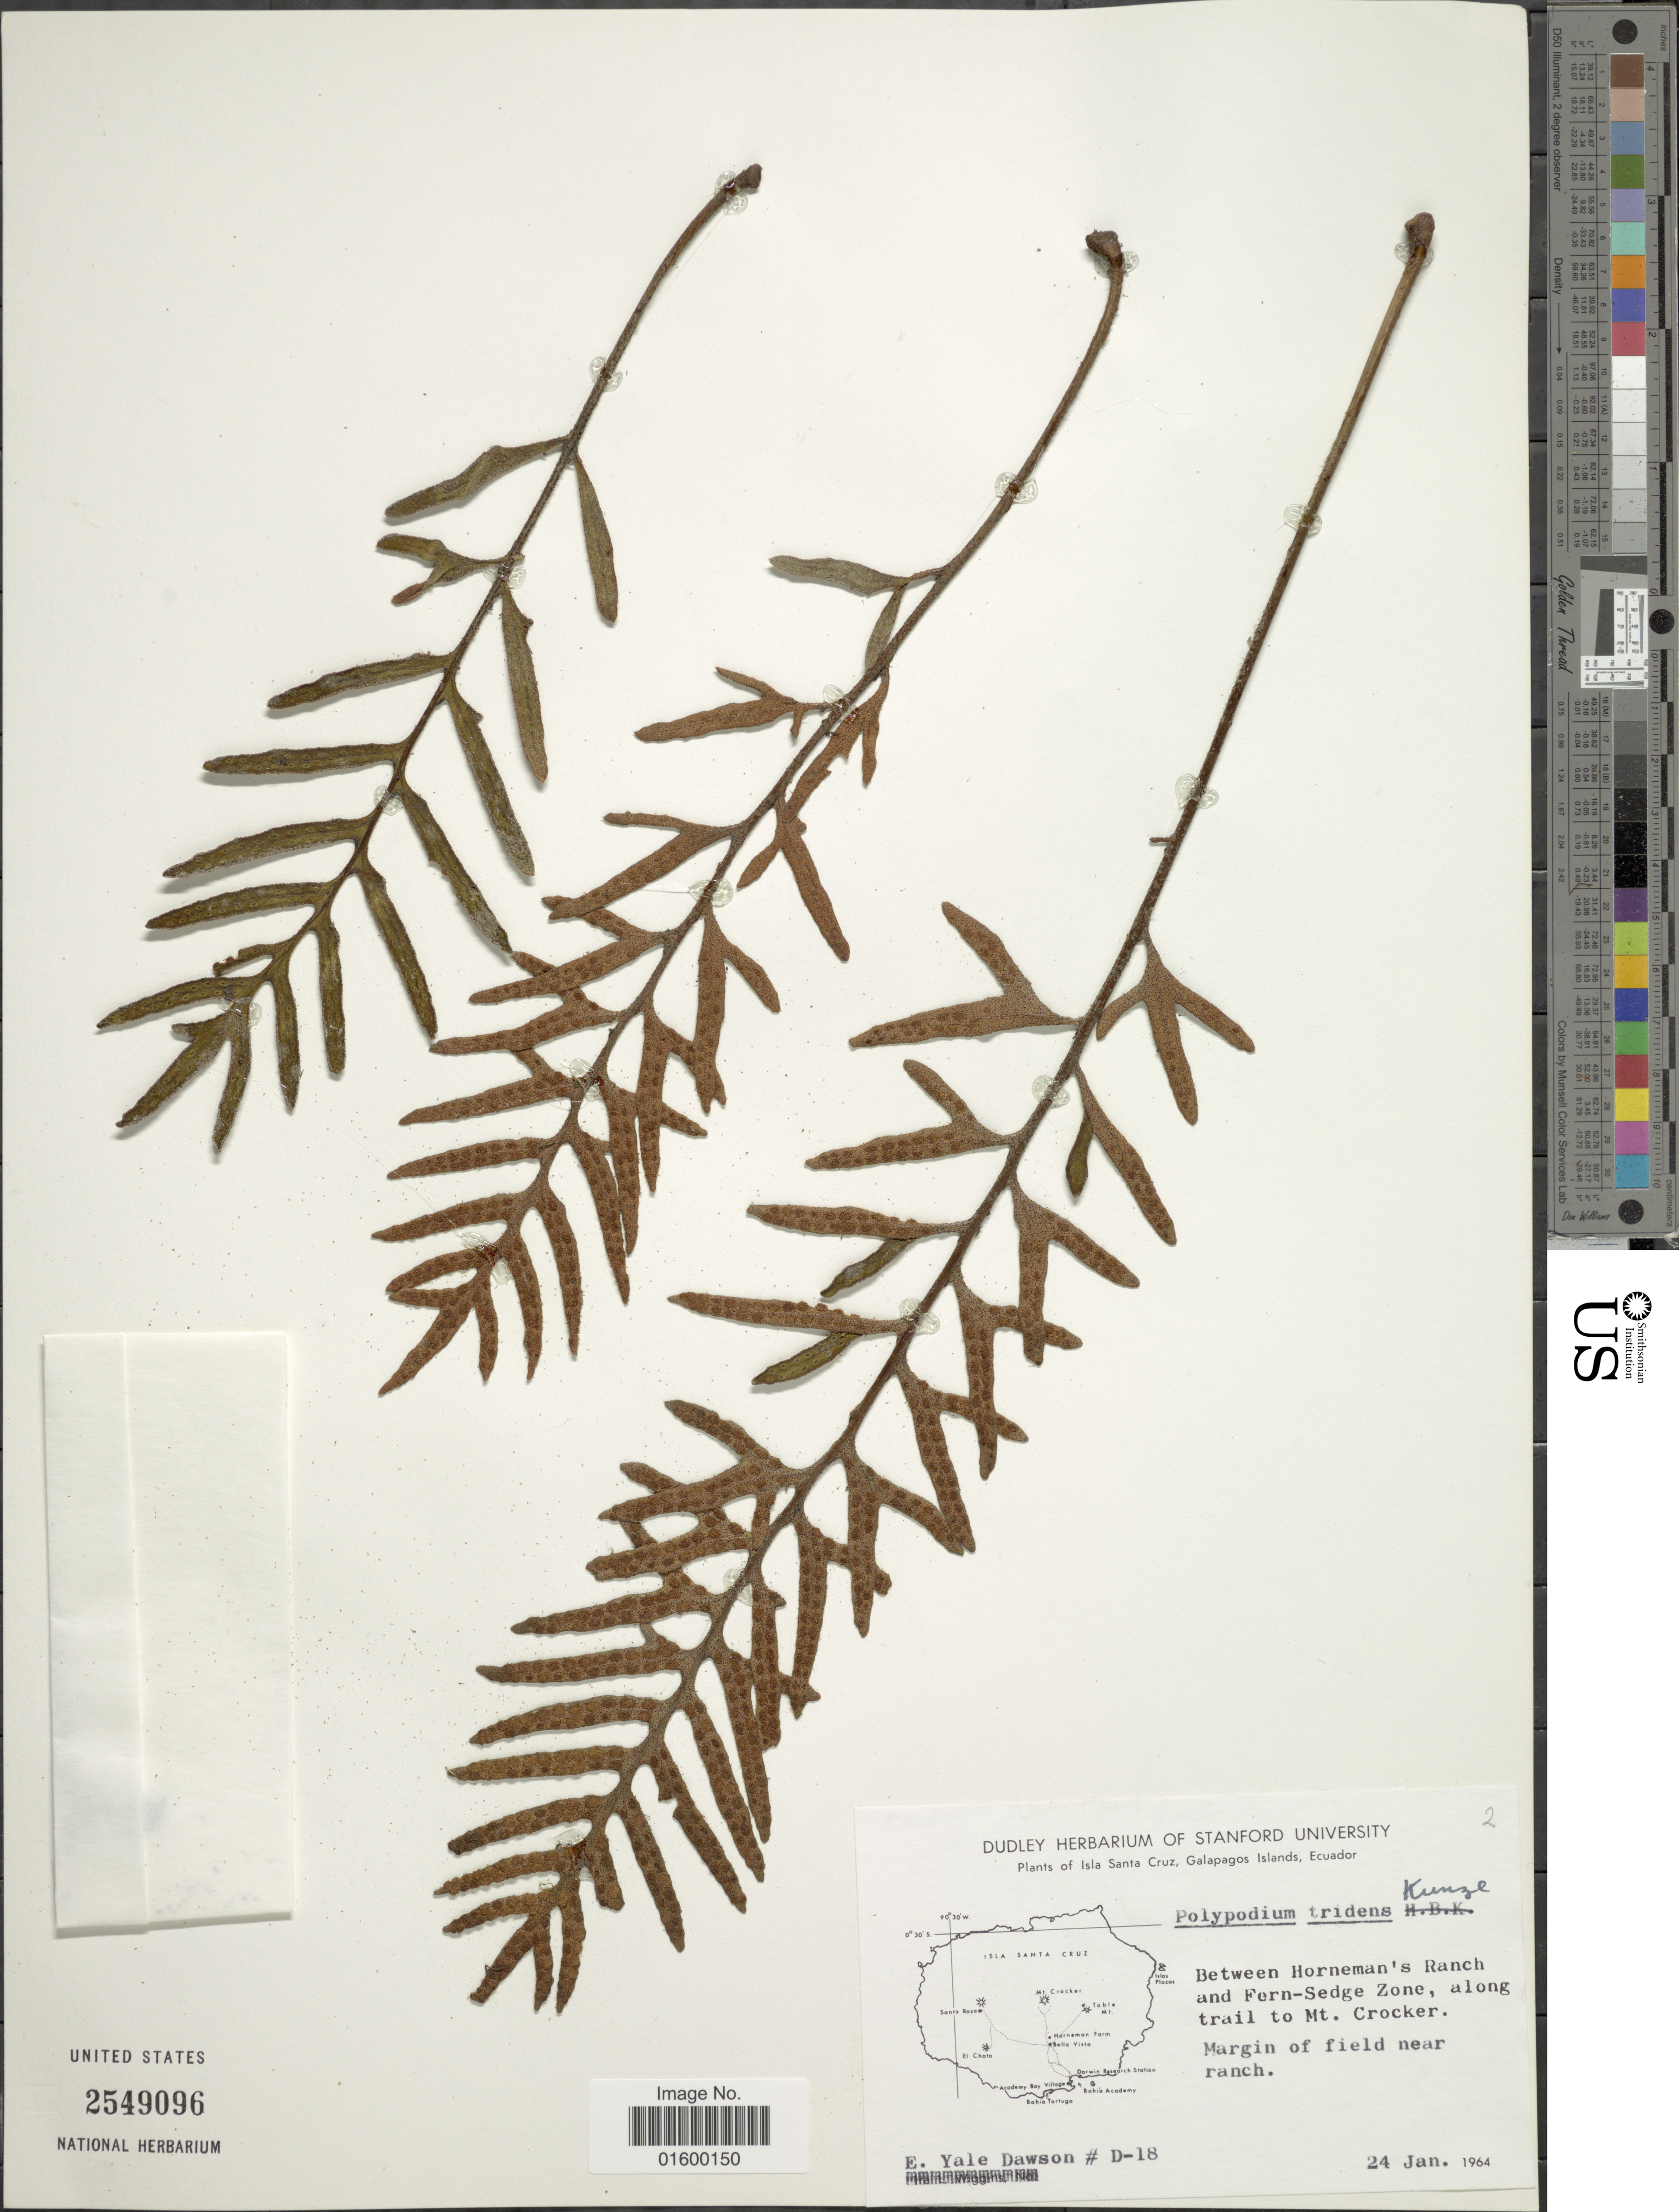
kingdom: Plantae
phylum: Tracheophyta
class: Polypodiopsida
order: Polypodiales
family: Polypodiaceae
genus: Pleopeltis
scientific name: Pleopeltis tridens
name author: J. Sm.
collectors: N. Yensen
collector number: D-18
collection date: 1964-01-24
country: Ecuador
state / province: Colón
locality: Isla Santa Cruz, Galapagos Islands, between Horneman's Ranch and Fern-Sedge Zone, along trail to Mt. Crocker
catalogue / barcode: US 2549096